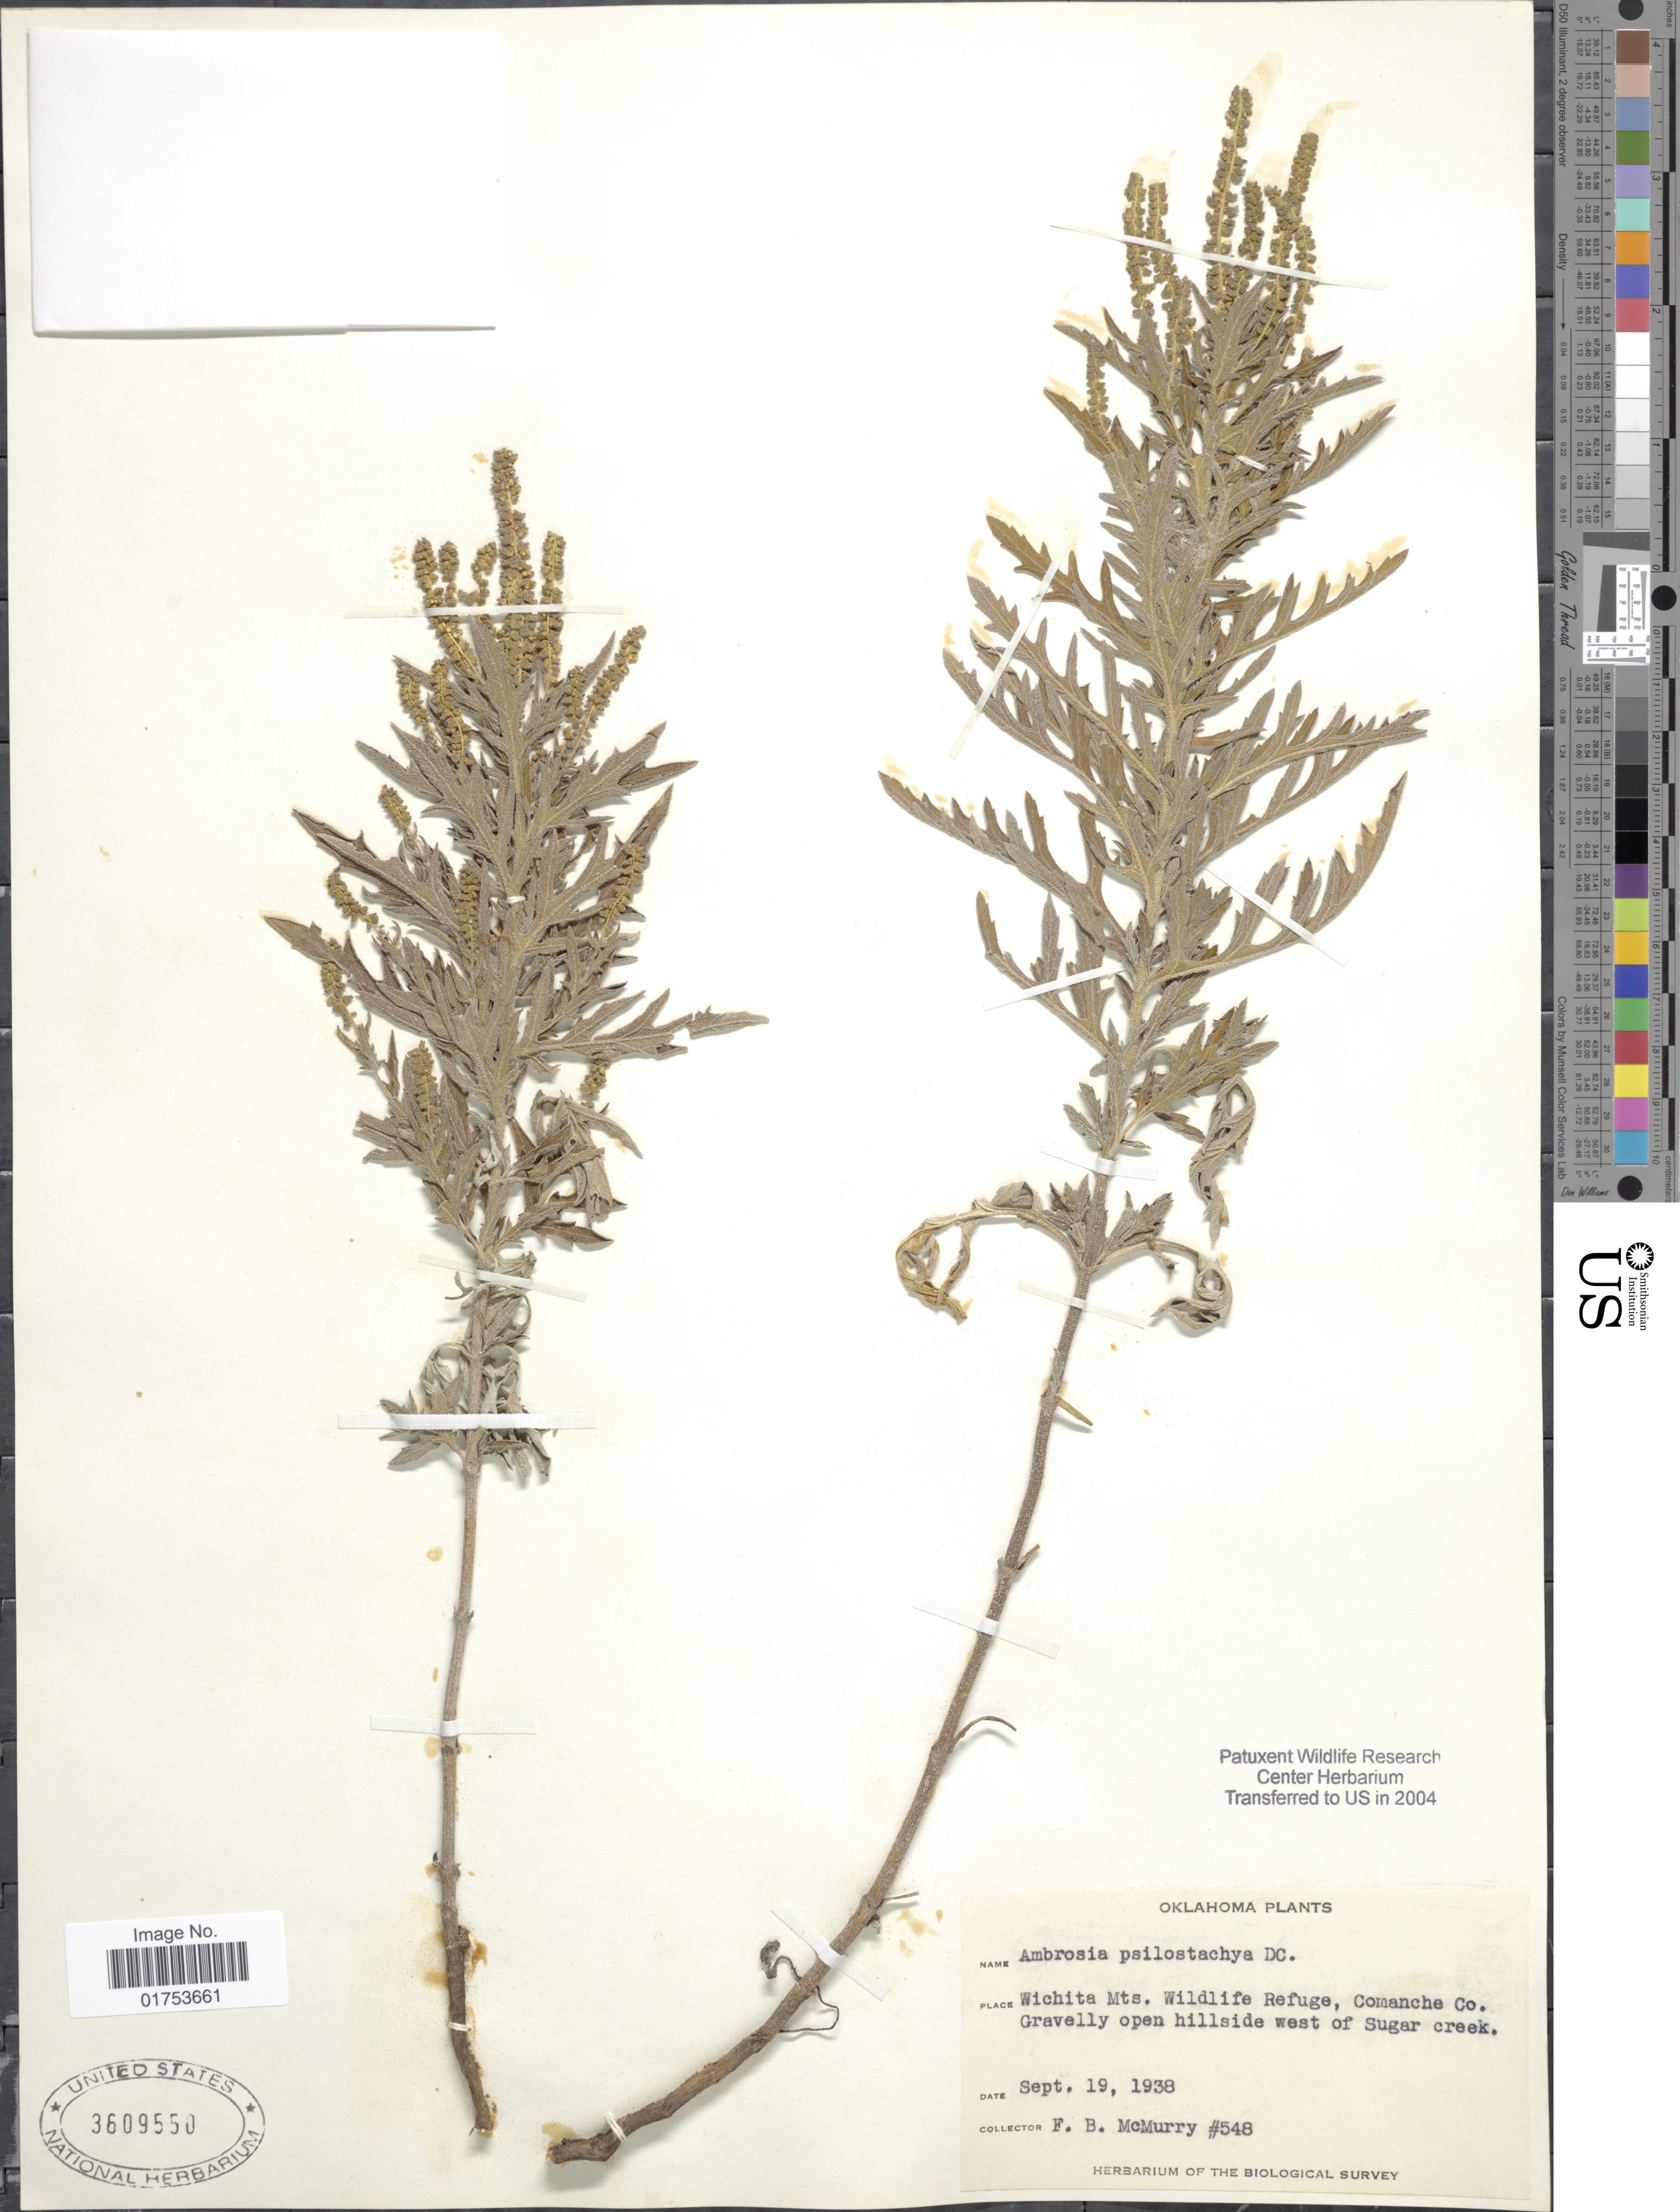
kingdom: Plantae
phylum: Tracheophyta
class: Magnoliopsida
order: Asterales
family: Asteraceae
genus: Ambrosia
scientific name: Ambrosia psilostachya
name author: DC.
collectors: F. B. McMurry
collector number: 548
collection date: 1938-09-19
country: United States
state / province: Oklahoma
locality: Wichita Mts. Wildlife Refuge, Comanche Co., Gravelly open hillside west of Sugar Creek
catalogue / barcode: US 3609550